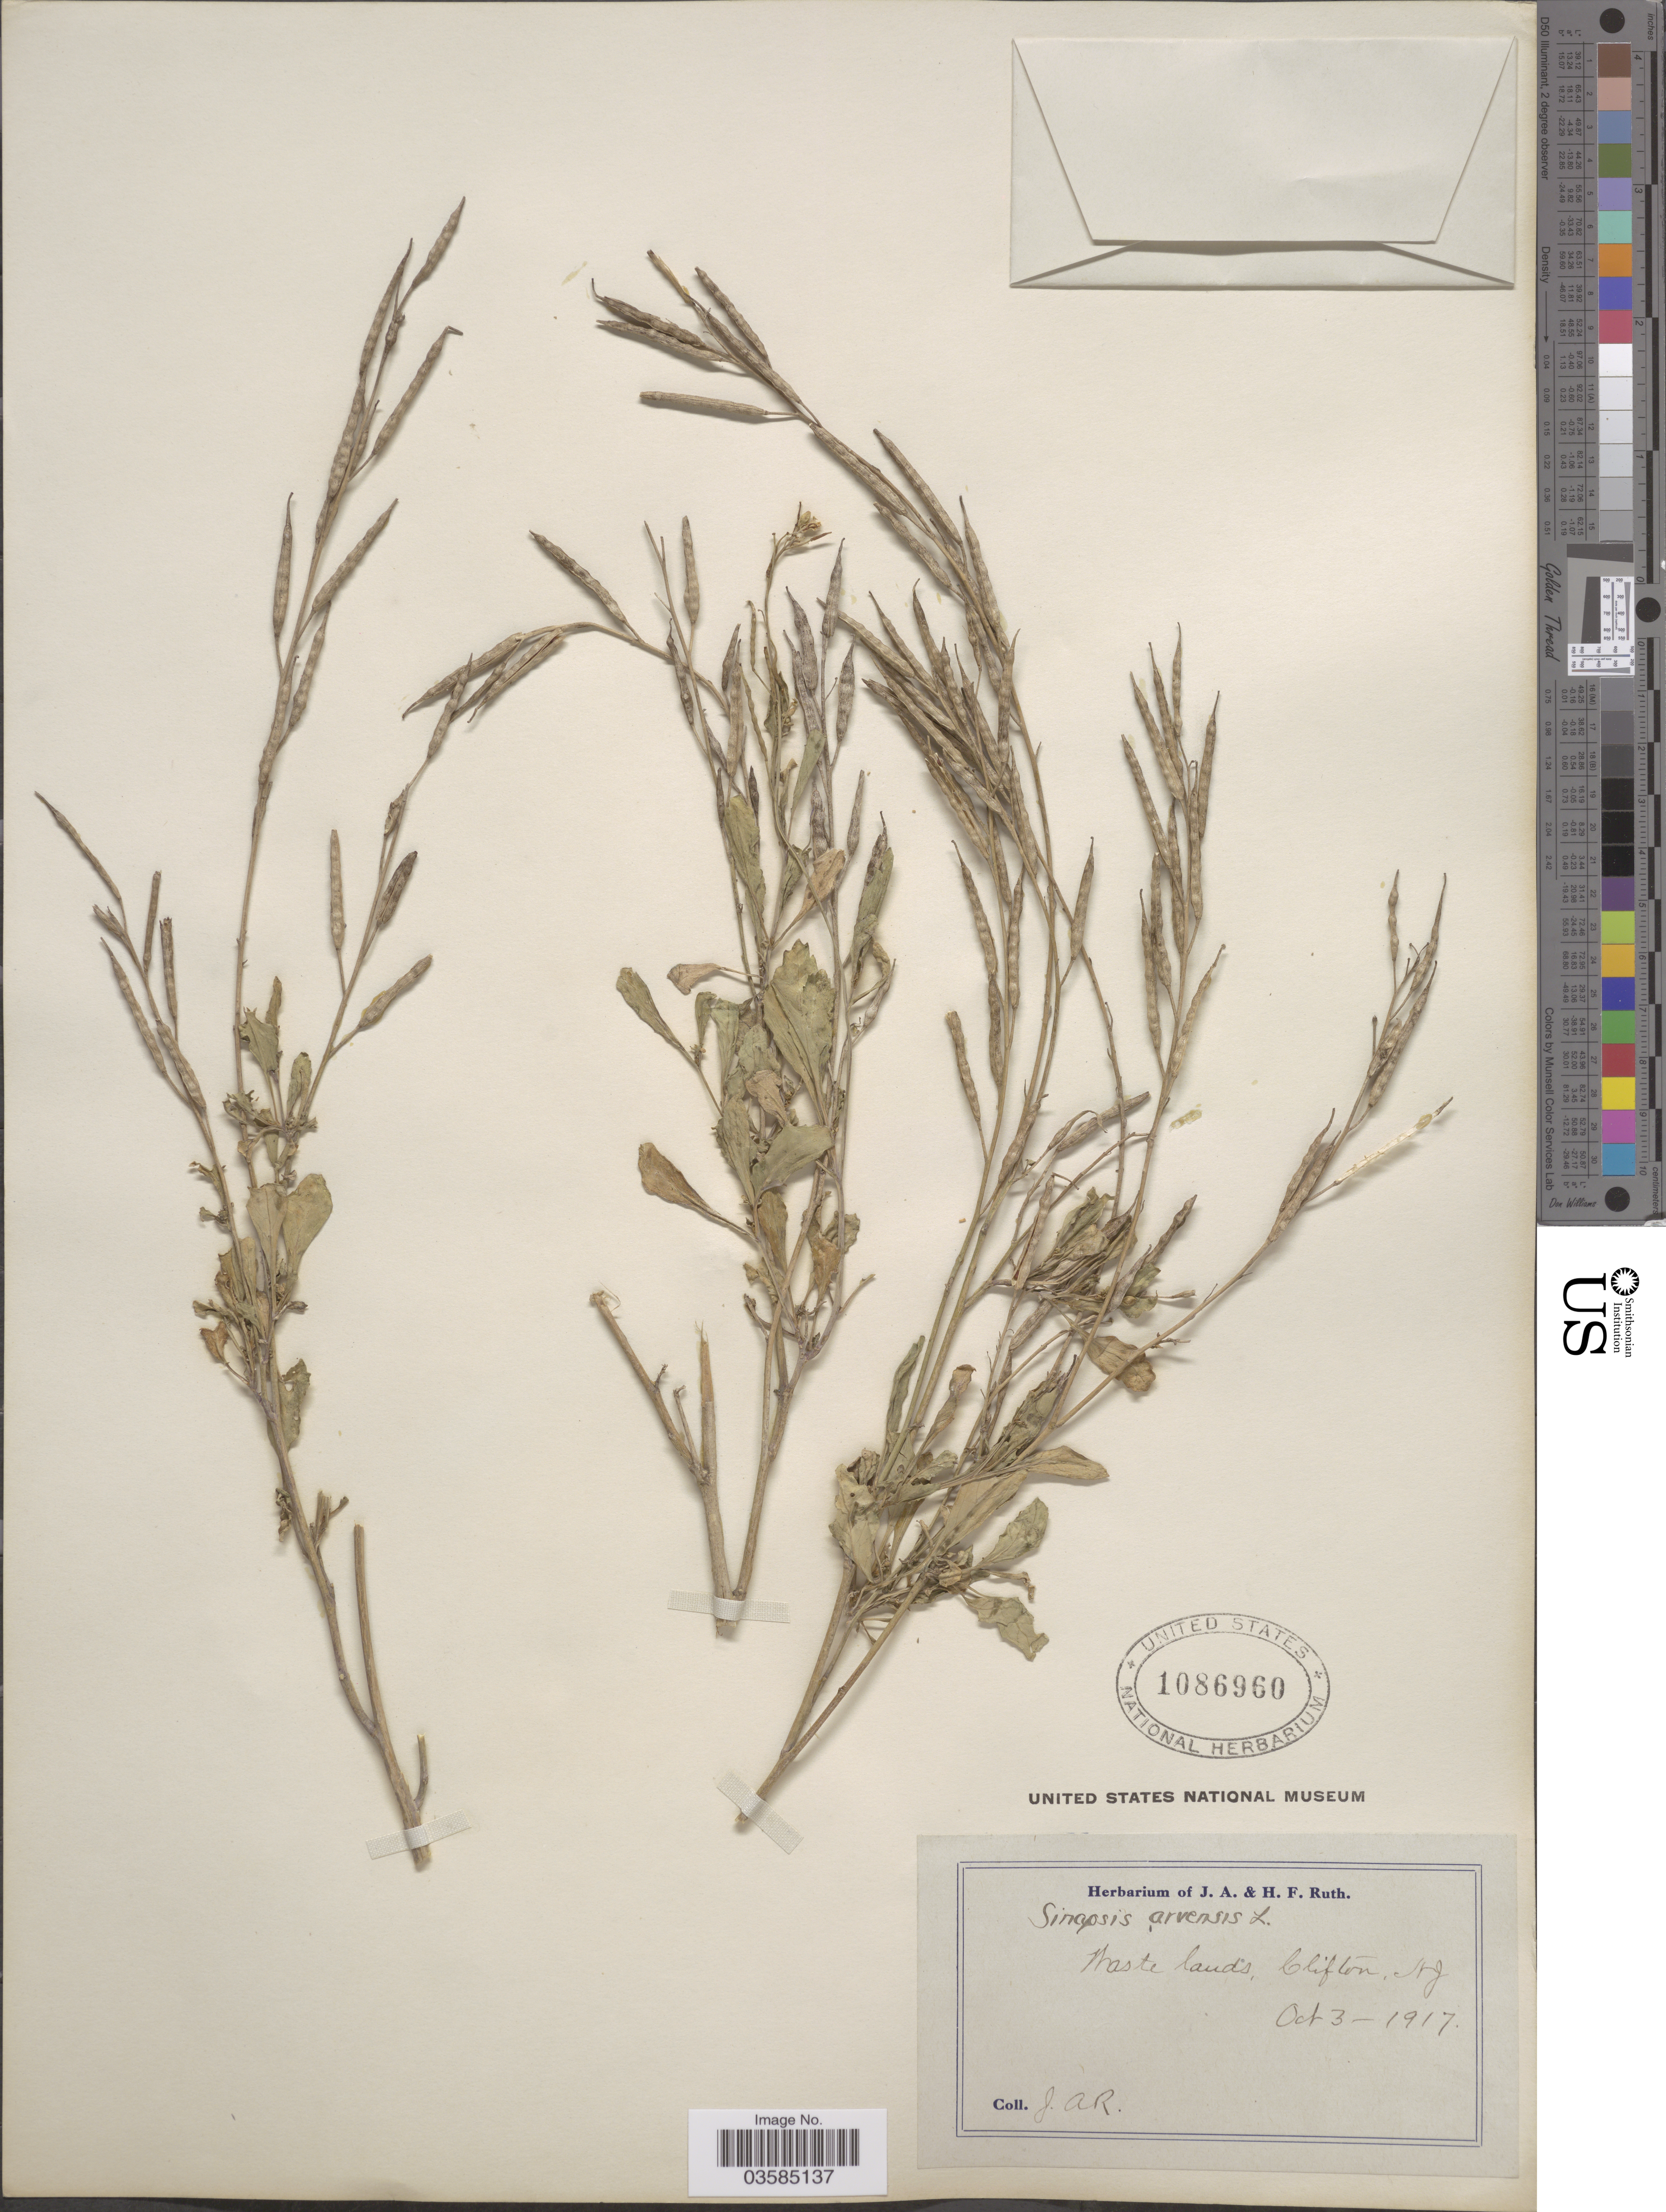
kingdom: Plantae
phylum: Tracheophyta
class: Magnoliopsida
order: Brassicales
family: Brassicaceae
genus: Brassica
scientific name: Brassica kaber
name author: (DC.) L.C. Wheeler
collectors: J. Ruth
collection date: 1917-10-03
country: United States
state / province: New Jersey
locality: Waste lands Clifton.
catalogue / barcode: US 1086960